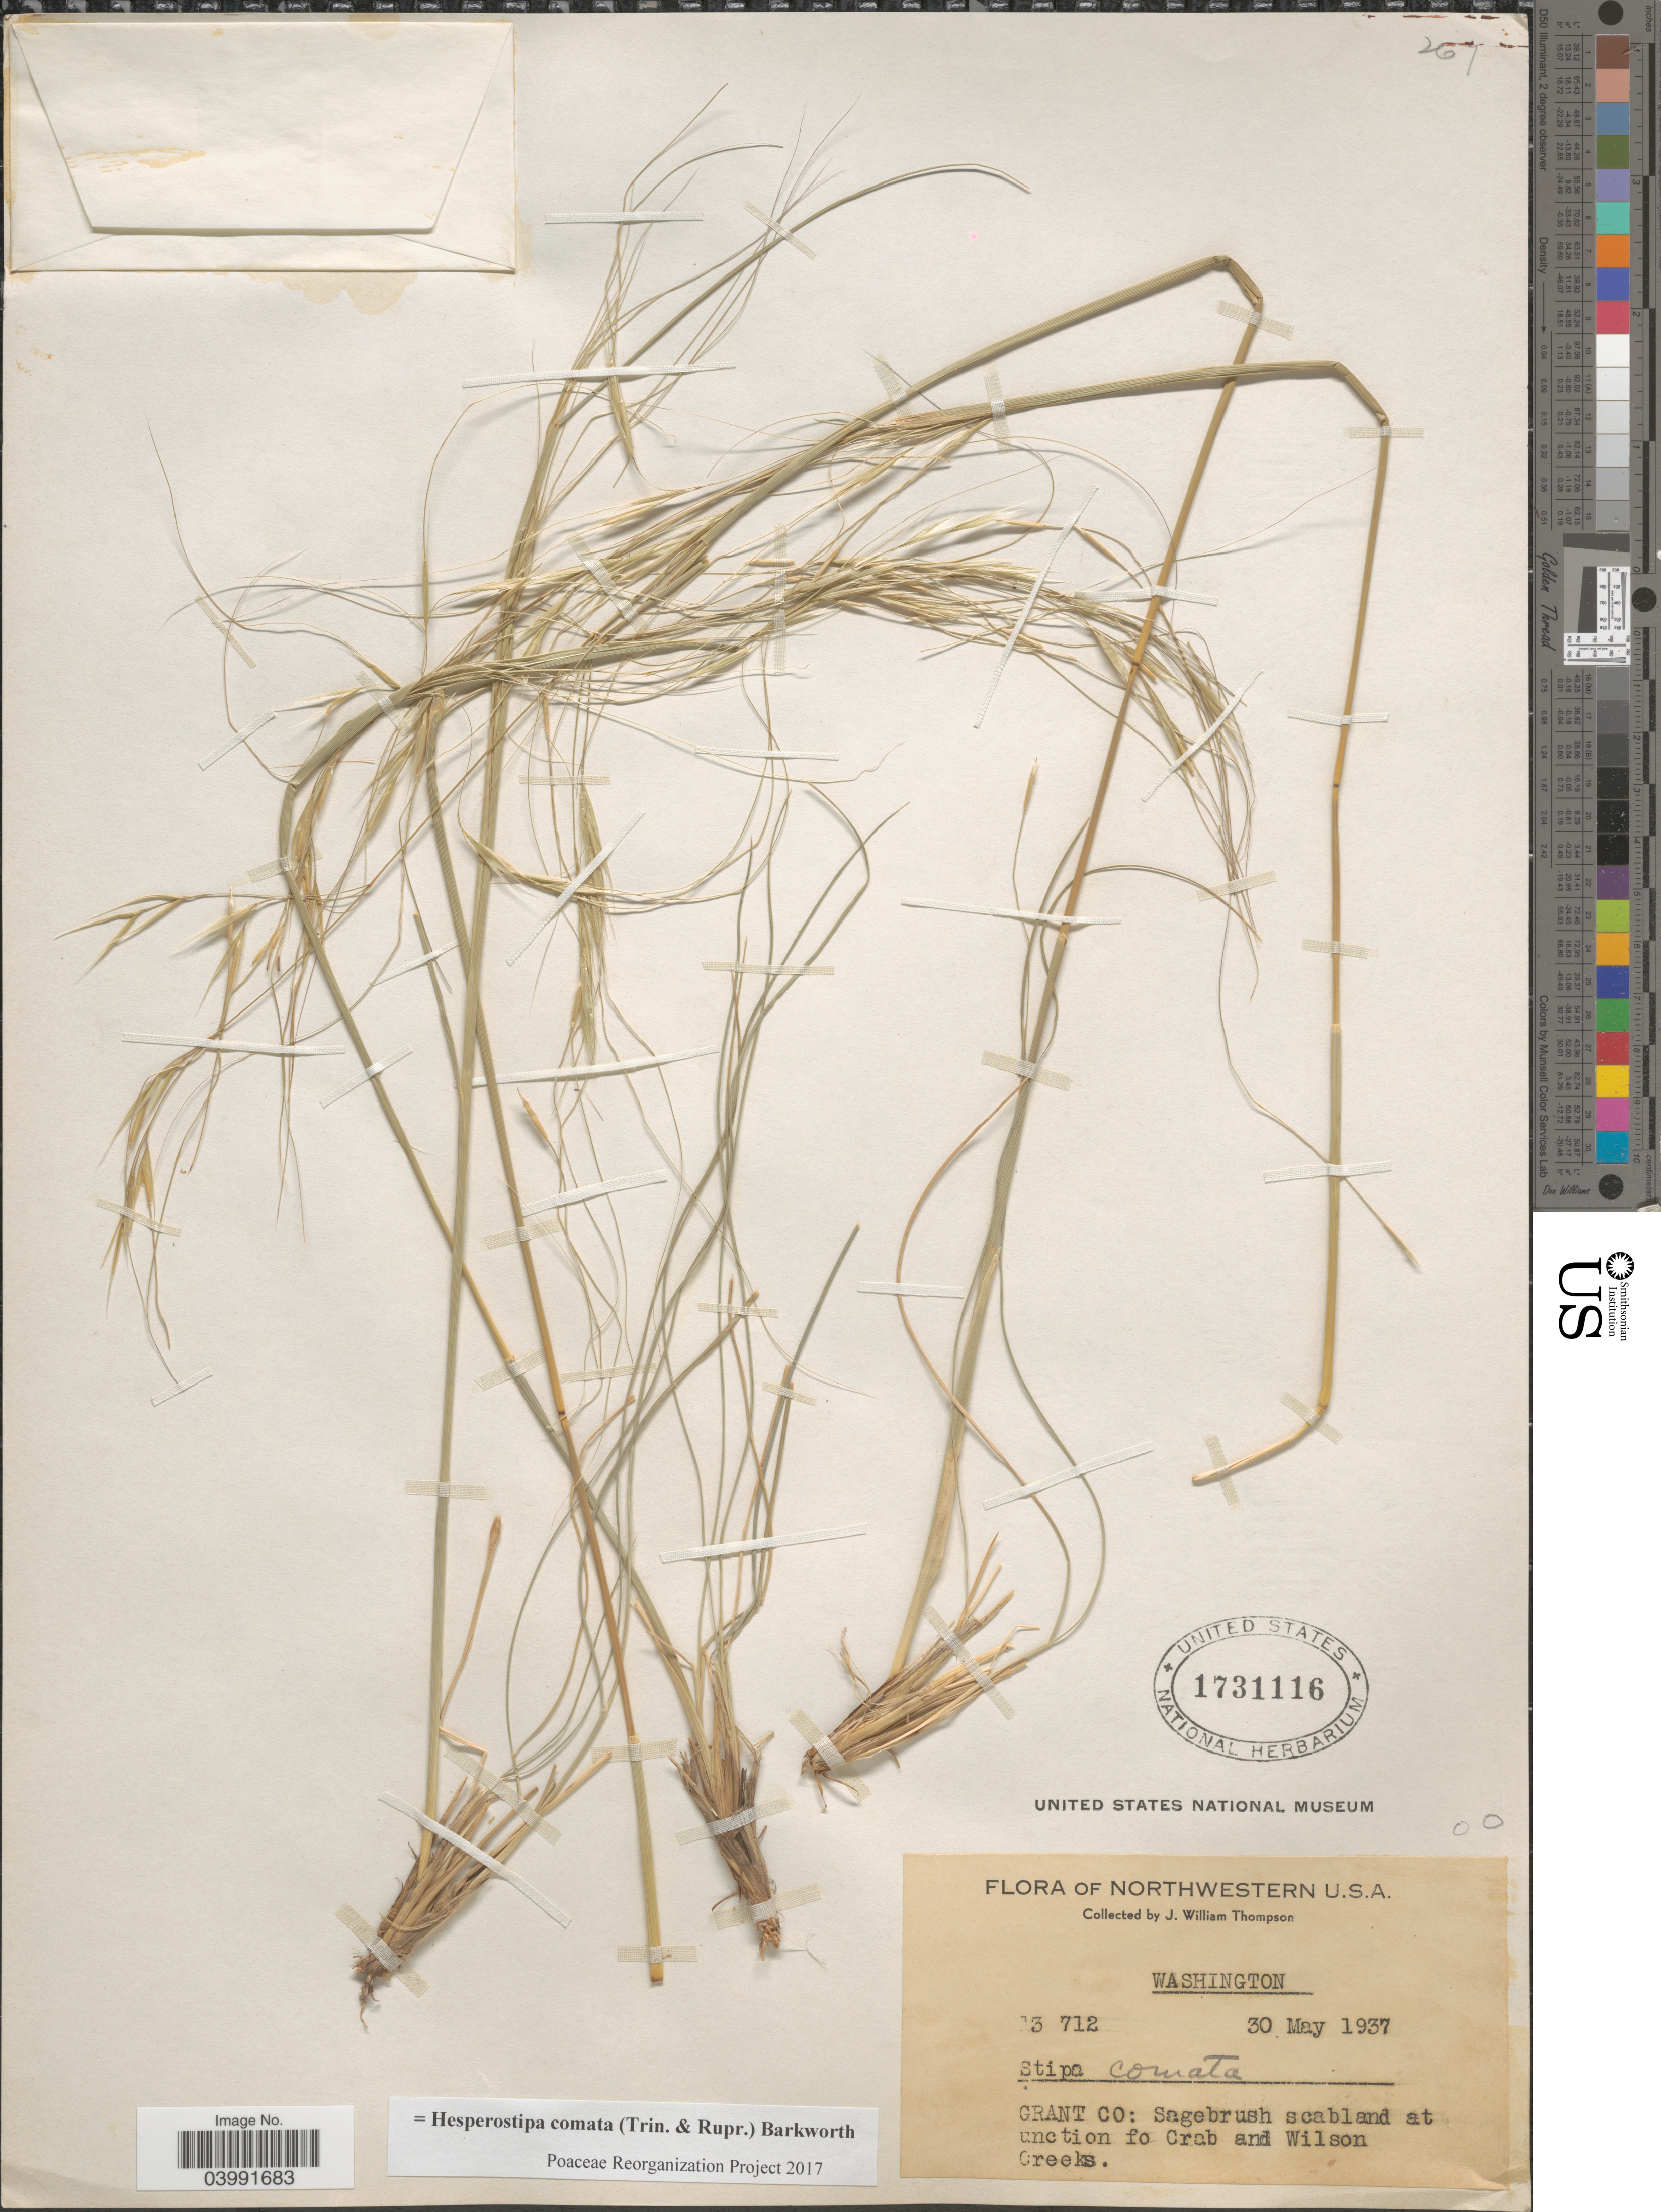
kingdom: Plantae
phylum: Tracheophyta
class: Liliopsida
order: Poales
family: Poaceae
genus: Hesperostipa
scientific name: Hesperostipa comata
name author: (Trin. & Rupr.) Barkworth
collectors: J. W. Thompson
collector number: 13 712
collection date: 1937-05-30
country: United States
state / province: Washington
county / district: Grant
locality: Northwestern U.S.A. Grant Co: at unction of Crab and Wilson Creeks.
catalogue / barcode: US 1731116